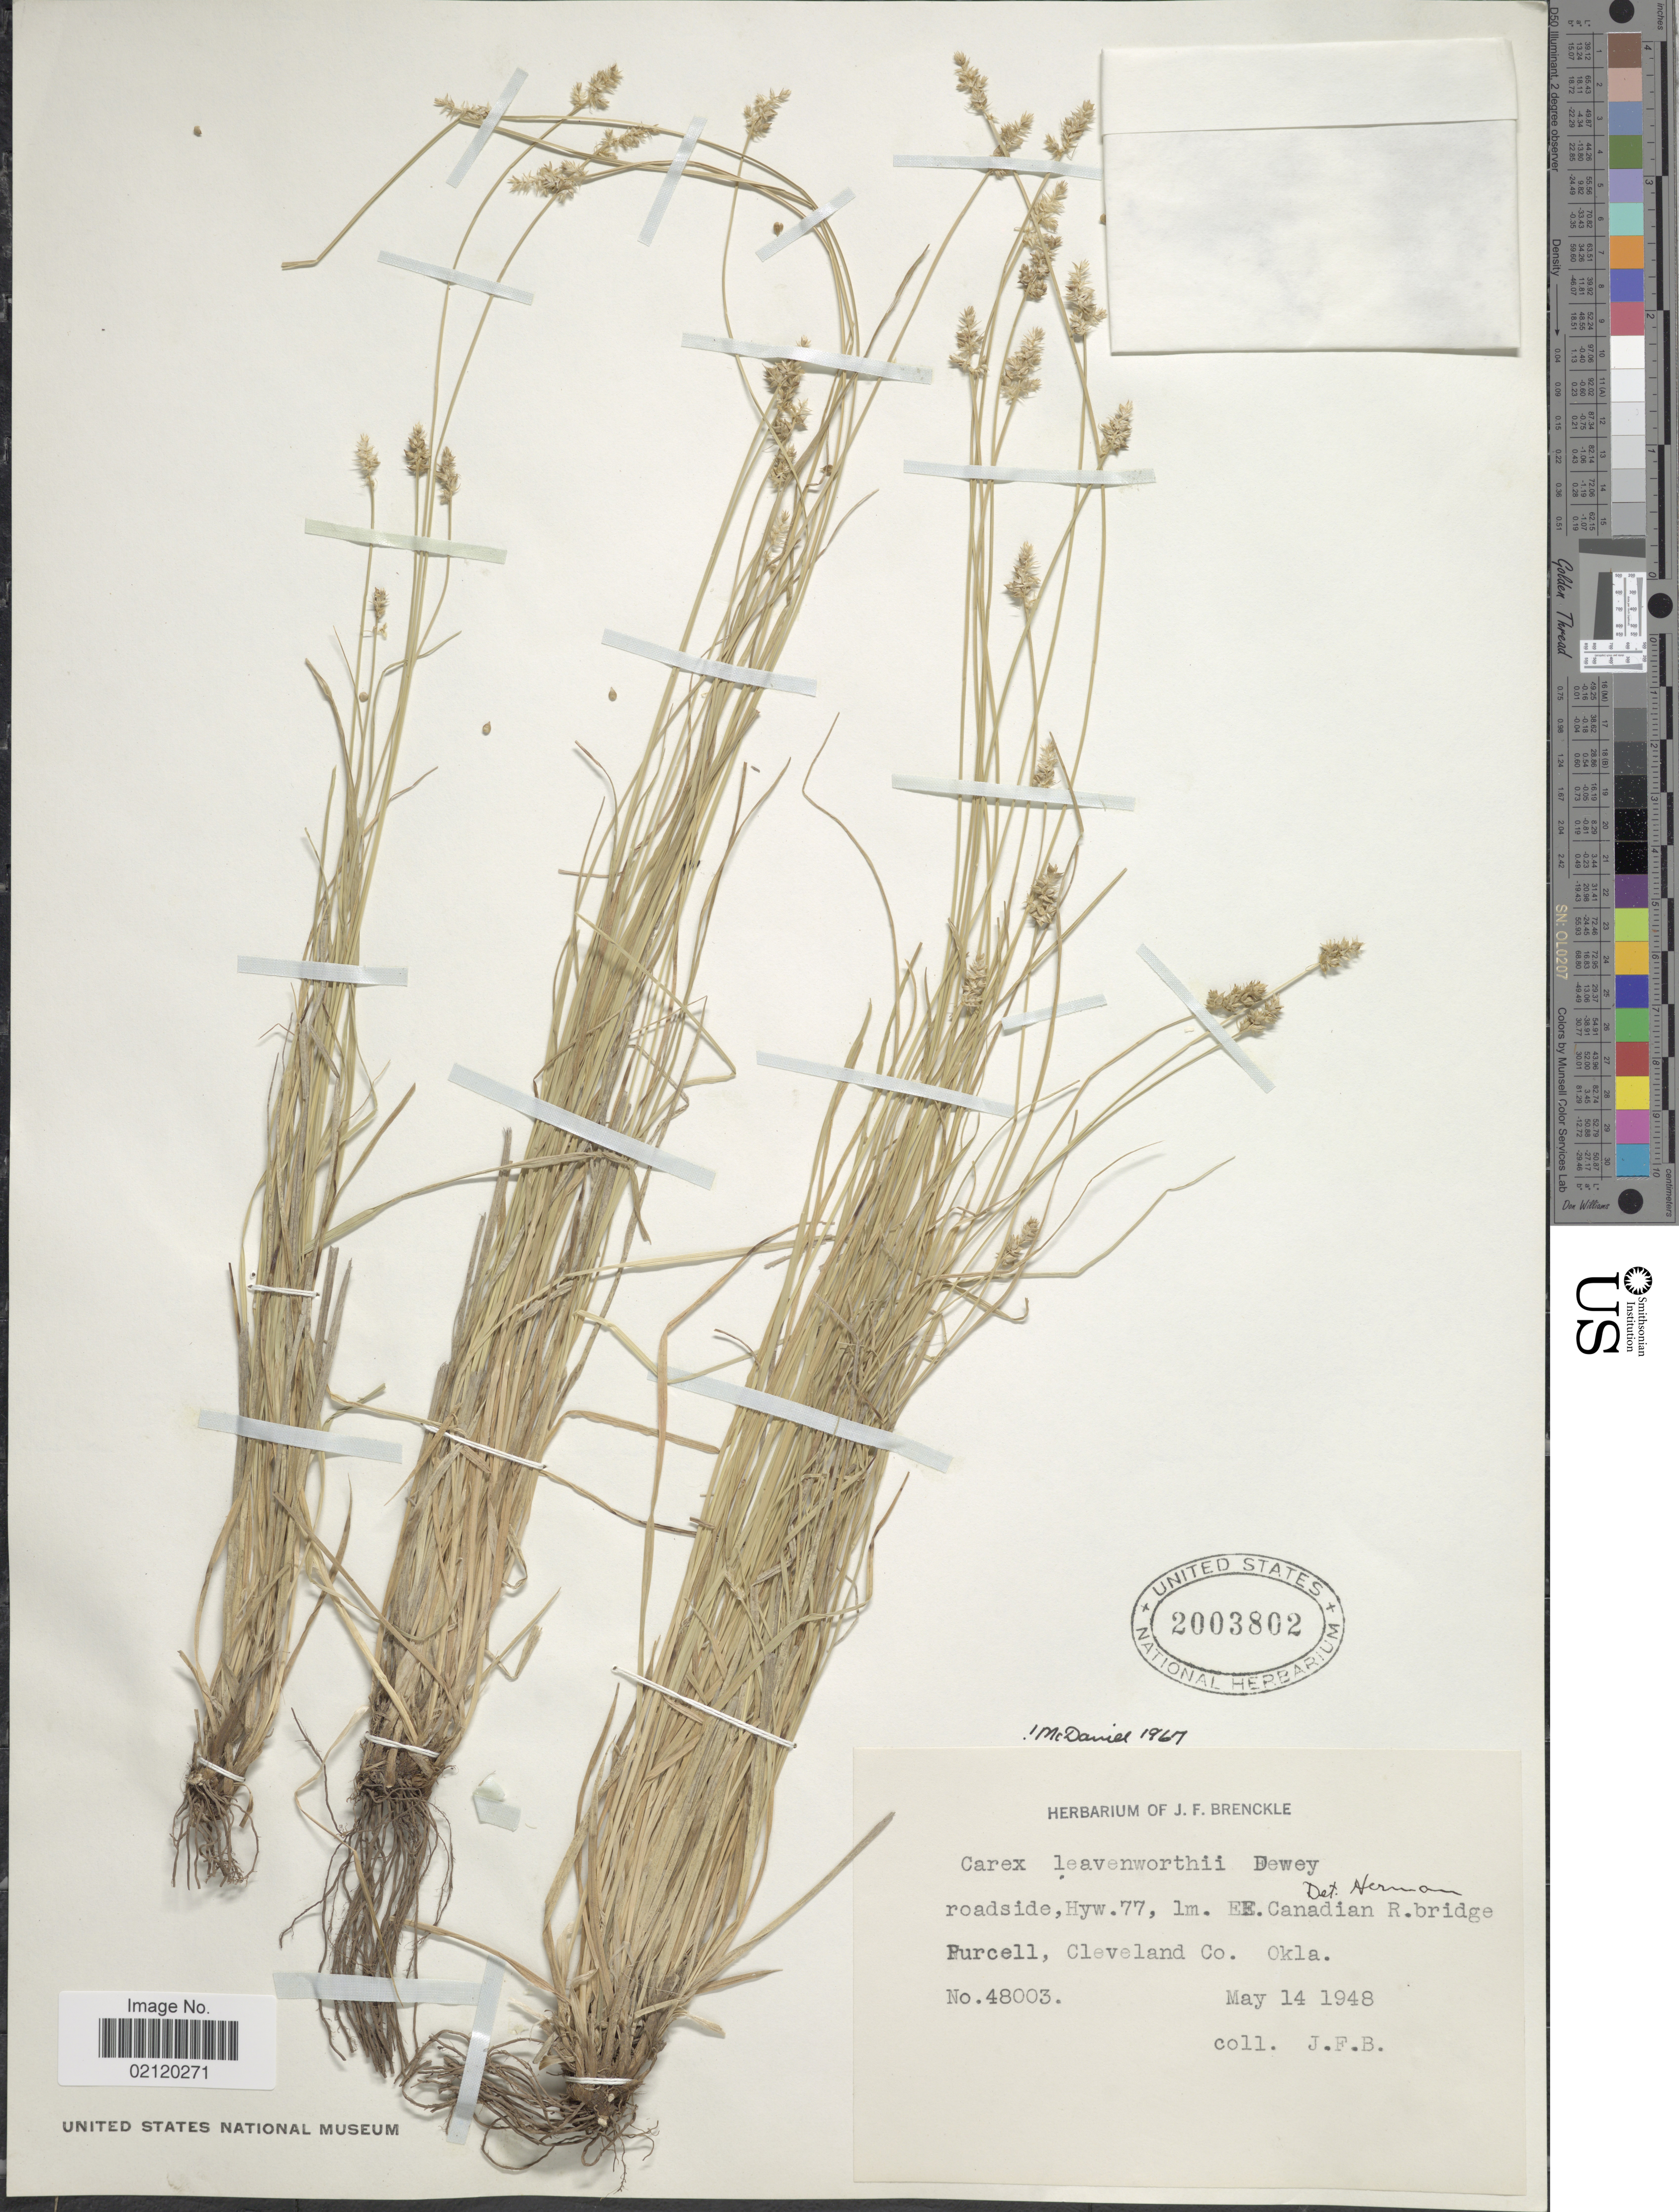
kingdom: Plantae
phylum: Tracheophyta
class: Liliopsida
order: Poales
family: Cyperaceae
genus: Carex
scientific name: Carex leavenworthii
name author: Dewey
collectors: J. Brenckle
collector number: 48003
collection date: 1948-05-14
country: United States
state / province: Oklahoma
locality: Roadside, Hyw. 77, 1m. EE. Canadian R. Bridge Purcell, Cleveland Co.,Okla.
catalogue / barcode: US 2003802